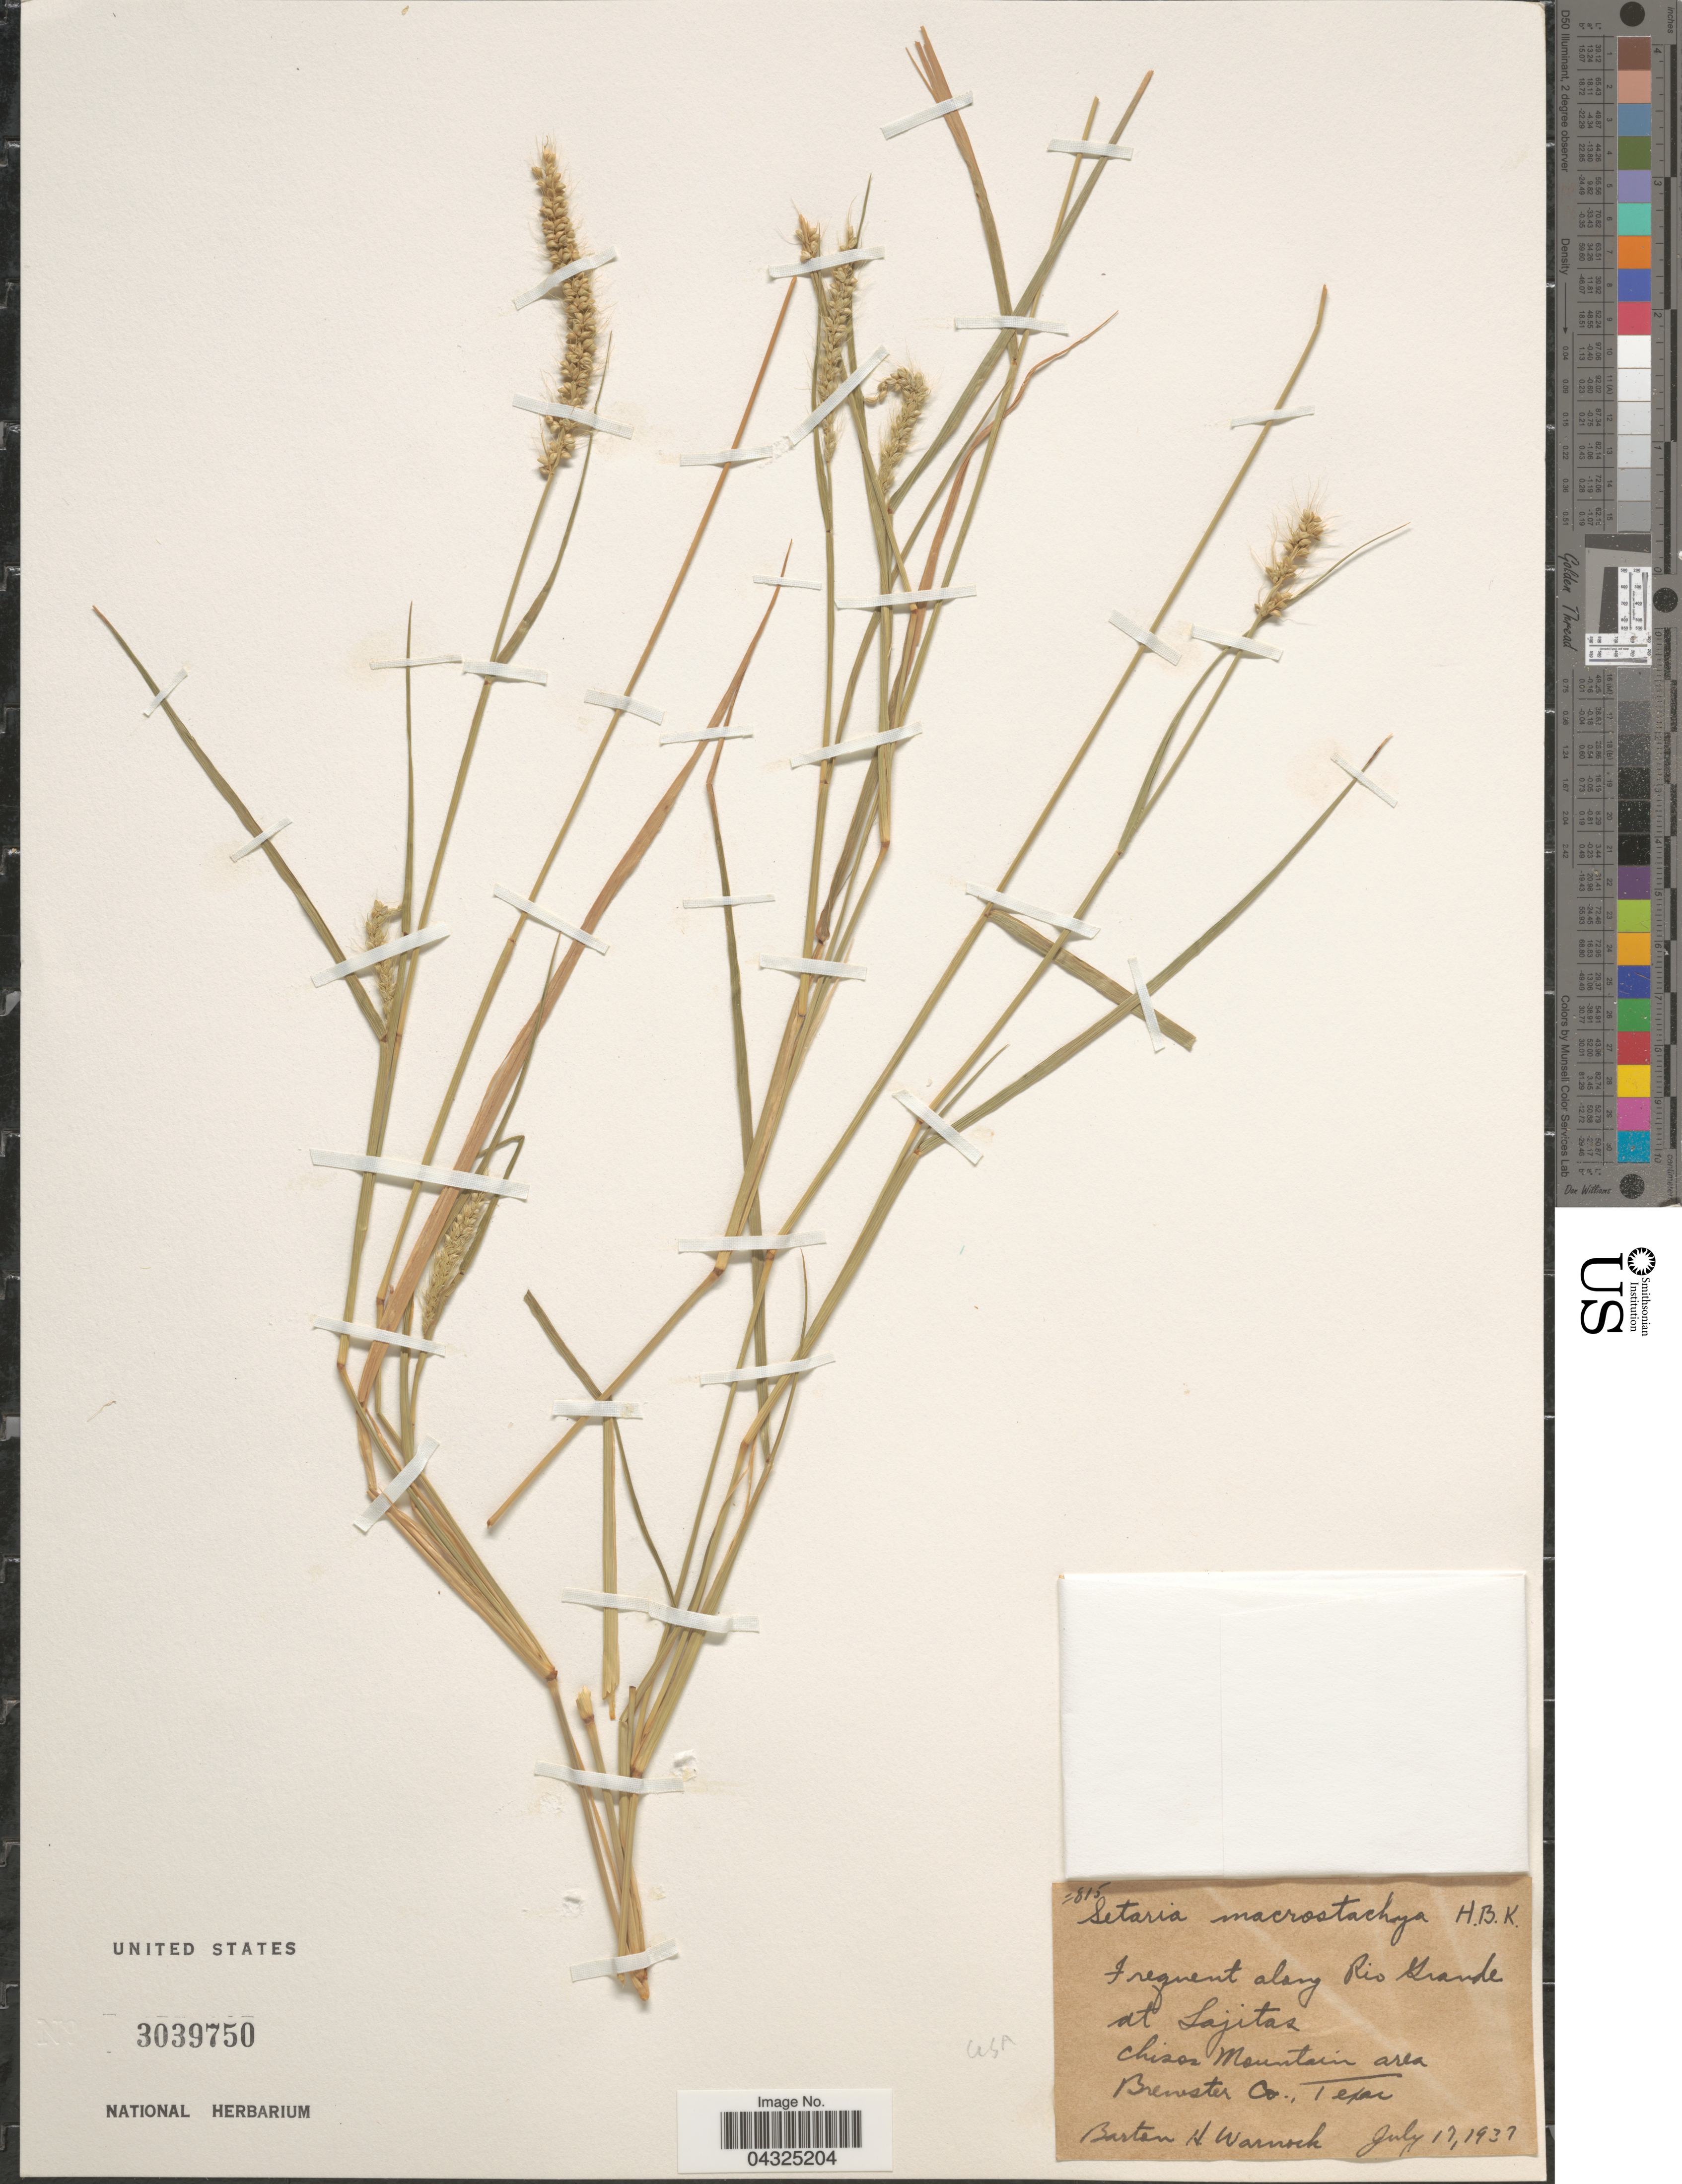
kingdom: Plantae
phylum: Tracheophyta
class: Liliopsida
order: Poales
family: Poaceae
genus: Setaria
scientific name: Setaria macrostachya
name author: Kunth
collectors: B. H. Warnock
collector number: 815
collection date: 1937-07-17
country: United States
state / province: Texas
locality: Frequent along Rio Grande at Lajitas. Chisos Mountain area. Brewster Co.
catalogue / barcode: US 3039750